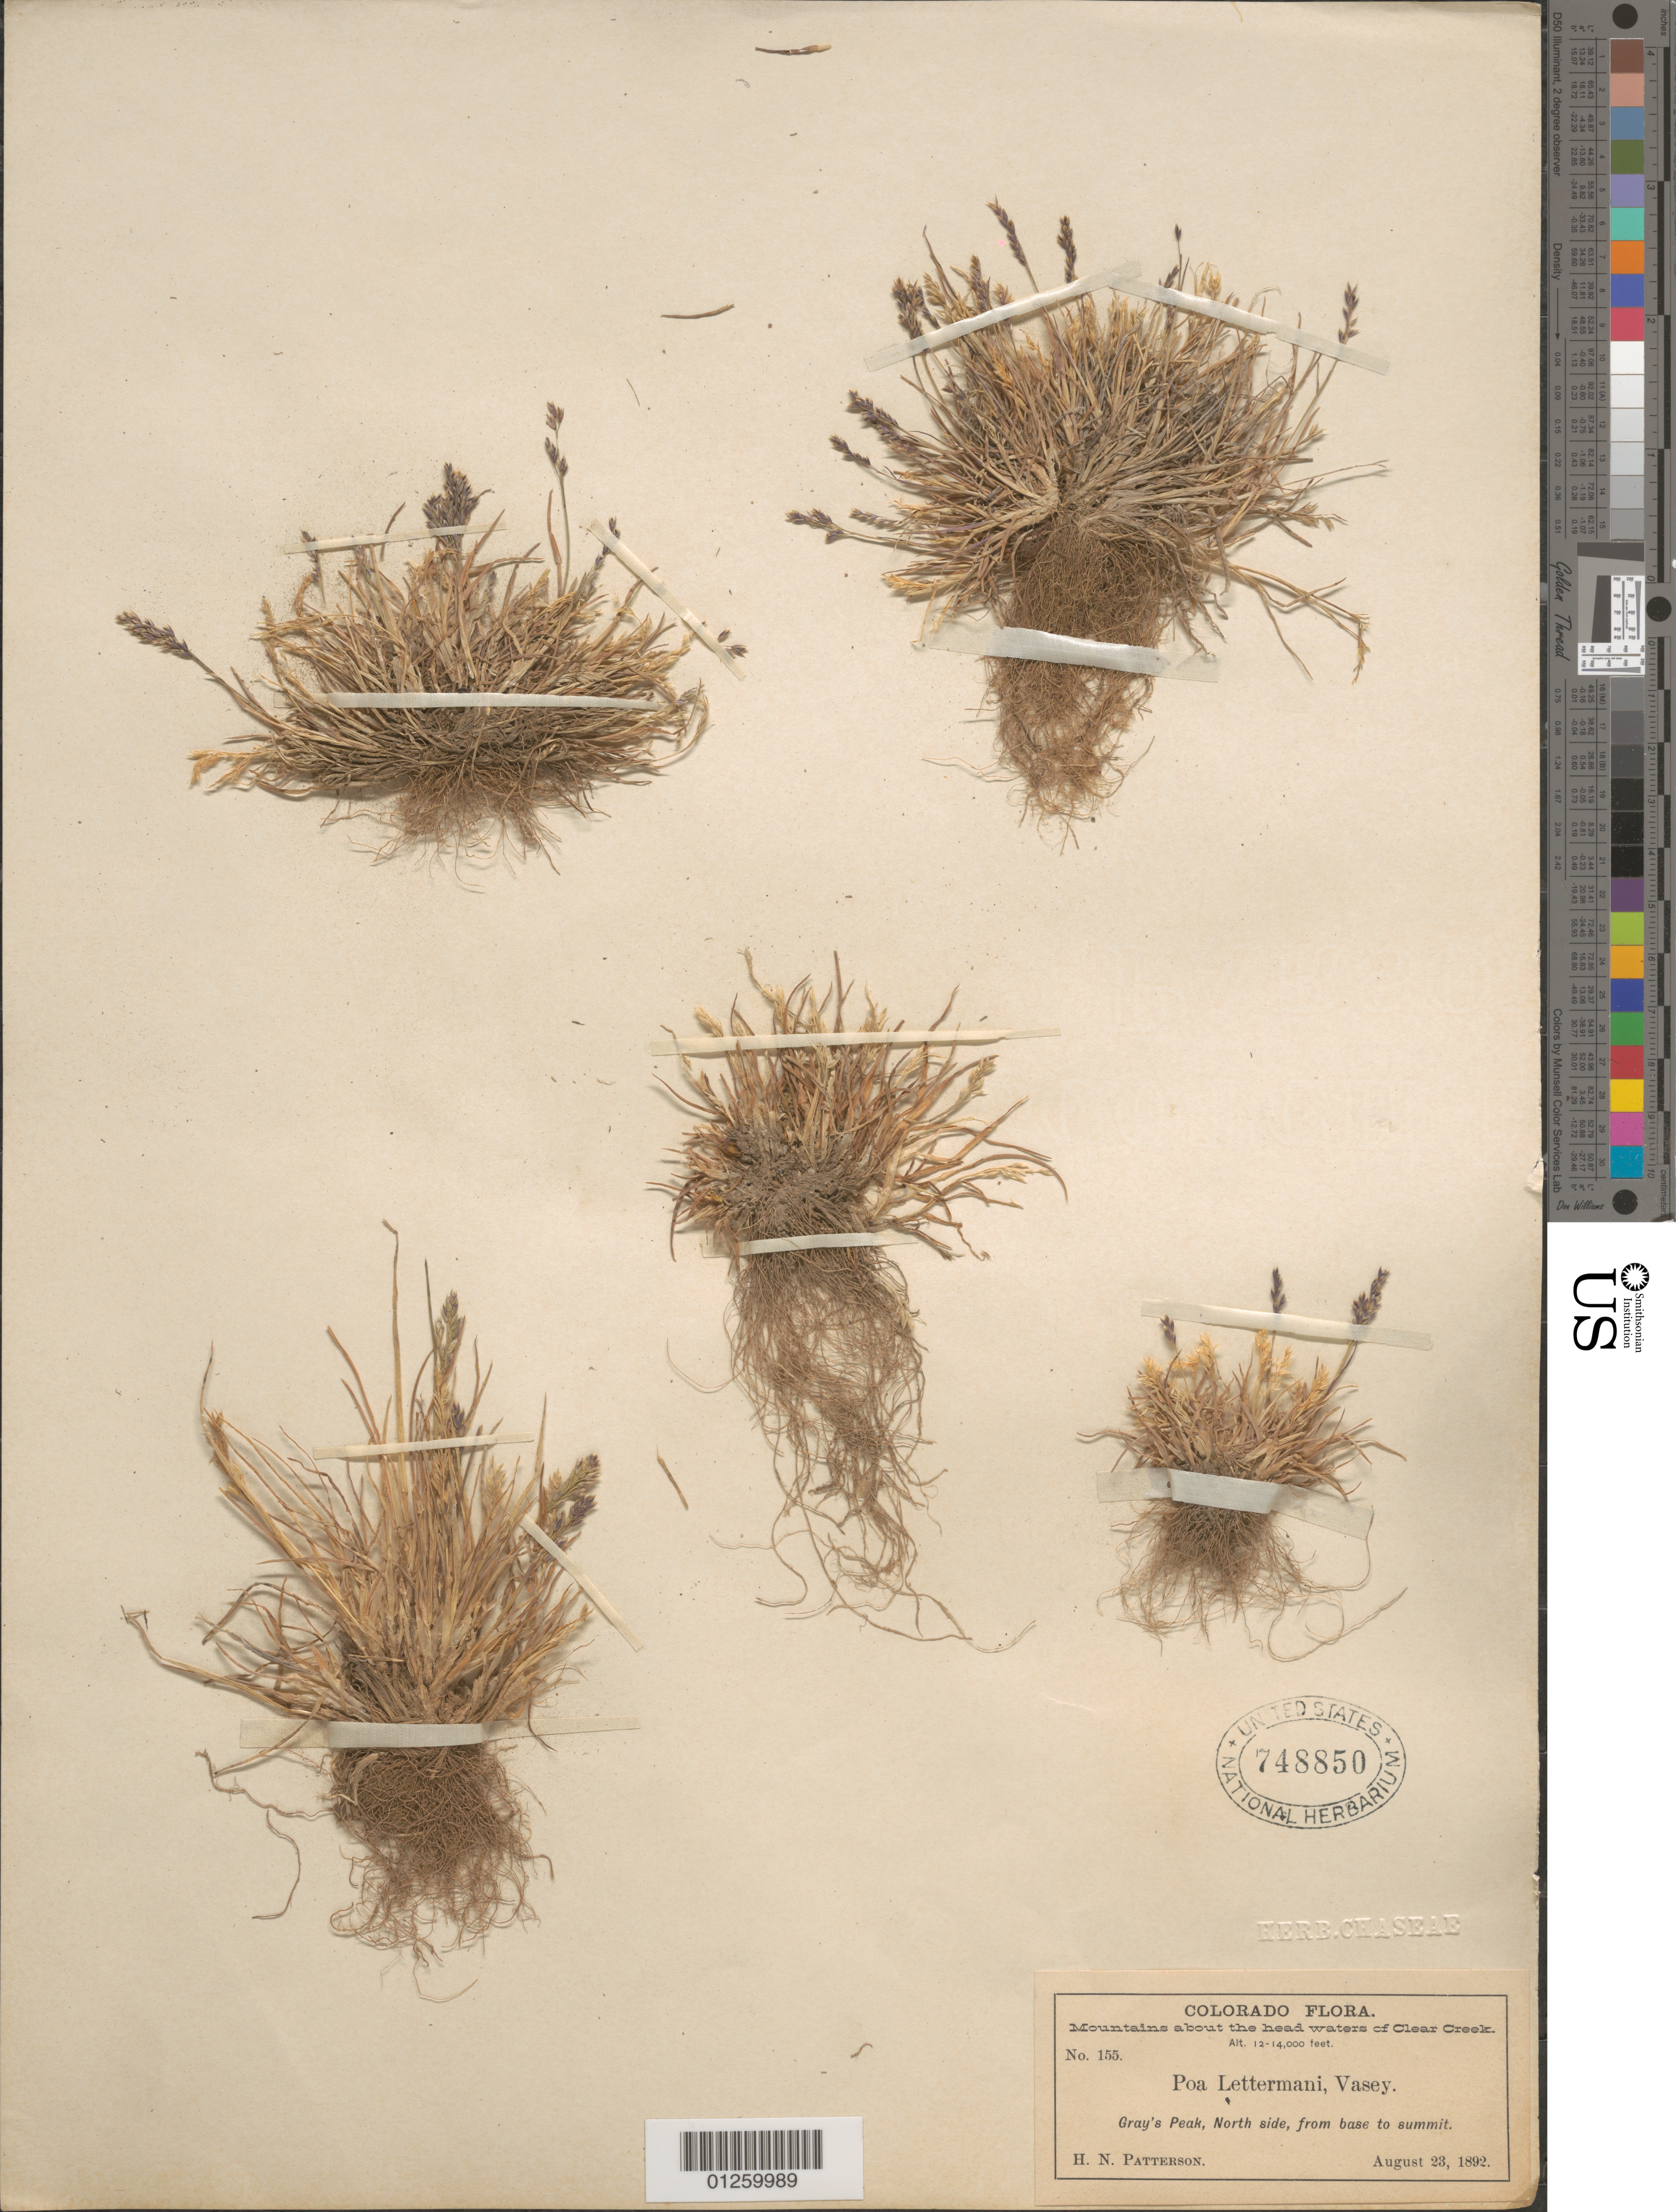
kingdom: Plantae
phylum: Tracheophyta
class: Liliopsida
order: Poales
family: Poaceae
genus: Poa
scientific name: Poa lettermanii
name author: Vasey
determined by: Soreng, Robert J., Research Associate (BOT), Smithsonian Institution - National Museum of Natural History (UNITED STATES)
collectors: H. N. Patterson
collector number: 155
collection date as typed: August 23, 1892.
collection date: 1892-08-23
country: United States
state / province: Colorado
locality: Mountains about the head waters of Clear Creek. Gray's Peak, North side, from base to the summit.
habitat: Gray's Peak, North side, from base to summit.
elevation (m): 3658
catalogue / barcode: US 748850